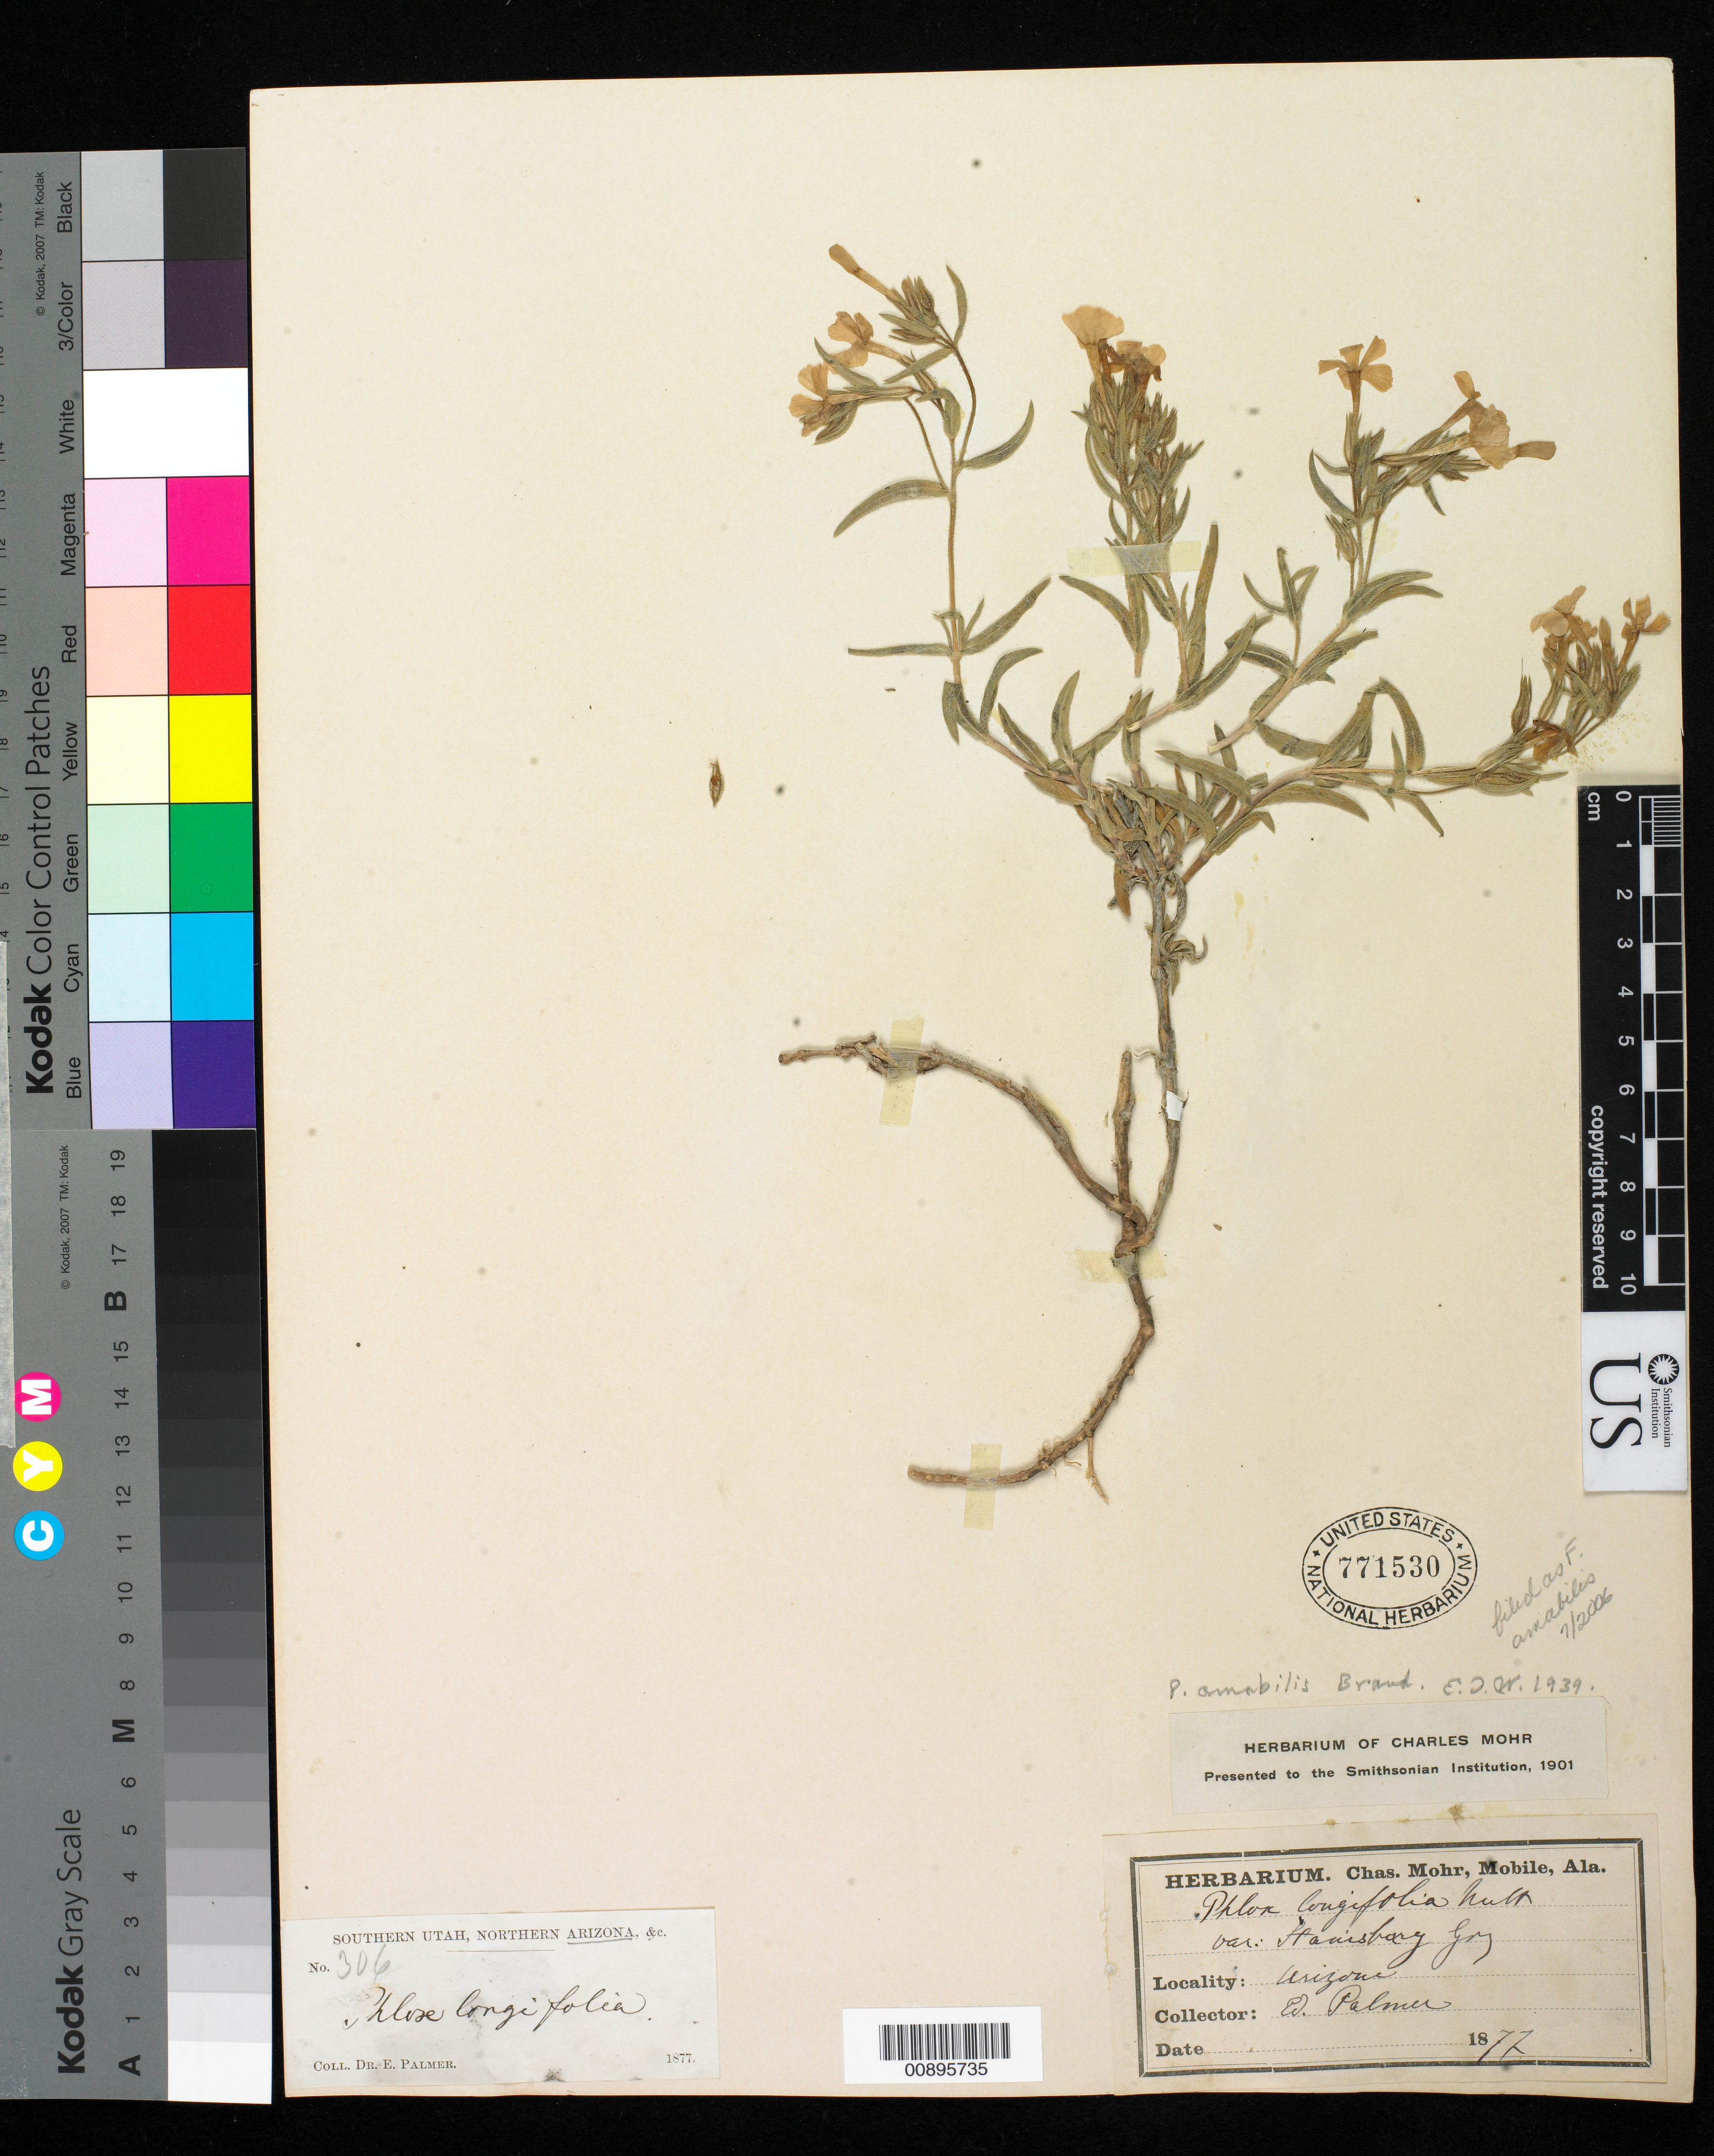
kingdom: Plantae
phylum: Tracheophyta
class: Magnoliopsida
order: Ericales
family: Polemoniaceae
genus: Phlox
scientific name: Phlox longifolia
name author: Nutt.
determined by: Mayfield, M. H.; Ferguson, C. J.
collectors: E. Palmer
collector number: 306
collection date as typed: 1877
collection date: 1877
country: United States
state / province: Arizona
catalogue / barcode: US 771530